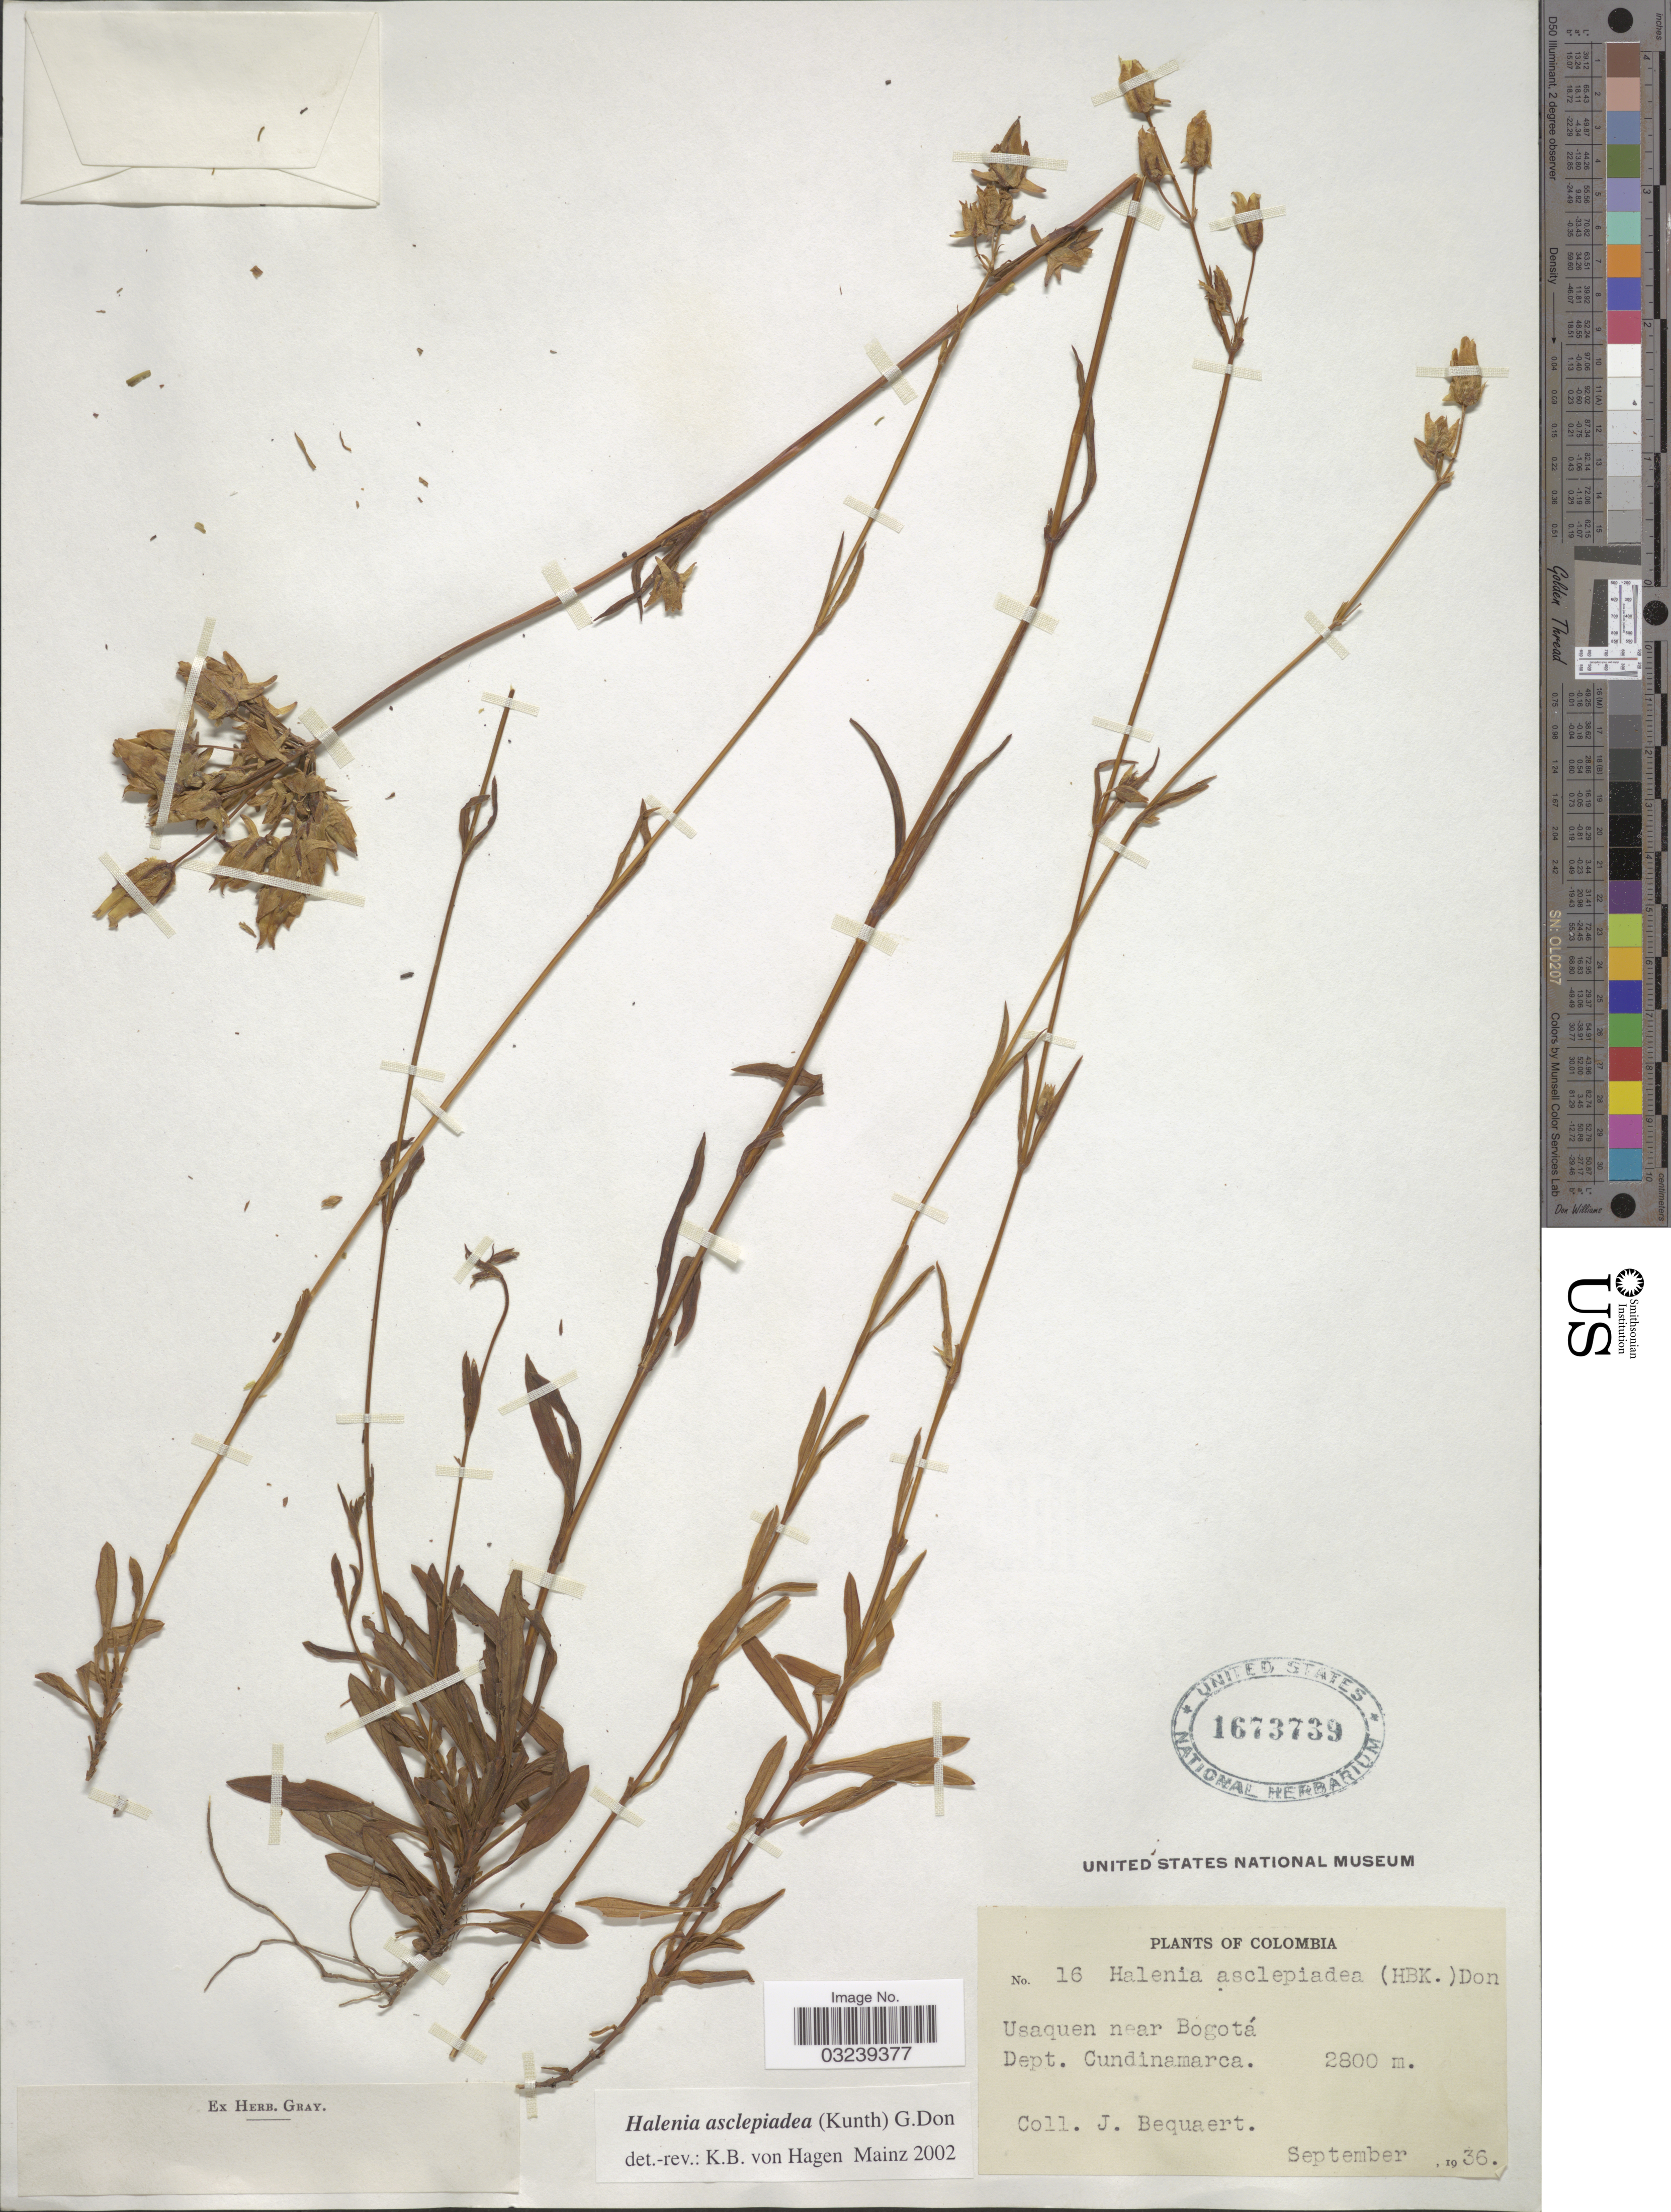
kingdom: Plantae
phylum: Tracheophyta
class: Magnoliopsida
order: Gentianales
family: Gentianaceae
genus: Halenia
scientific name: Halenia asclepiadea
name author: (Kunth) G. Don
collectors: J. Bequaert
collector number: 16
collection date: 1936-09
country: Colombia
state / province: Cundinamarca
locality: Usaquen near Bogotá. Dept. Cundinamarca.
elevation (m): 2800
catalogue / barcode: US 1673739